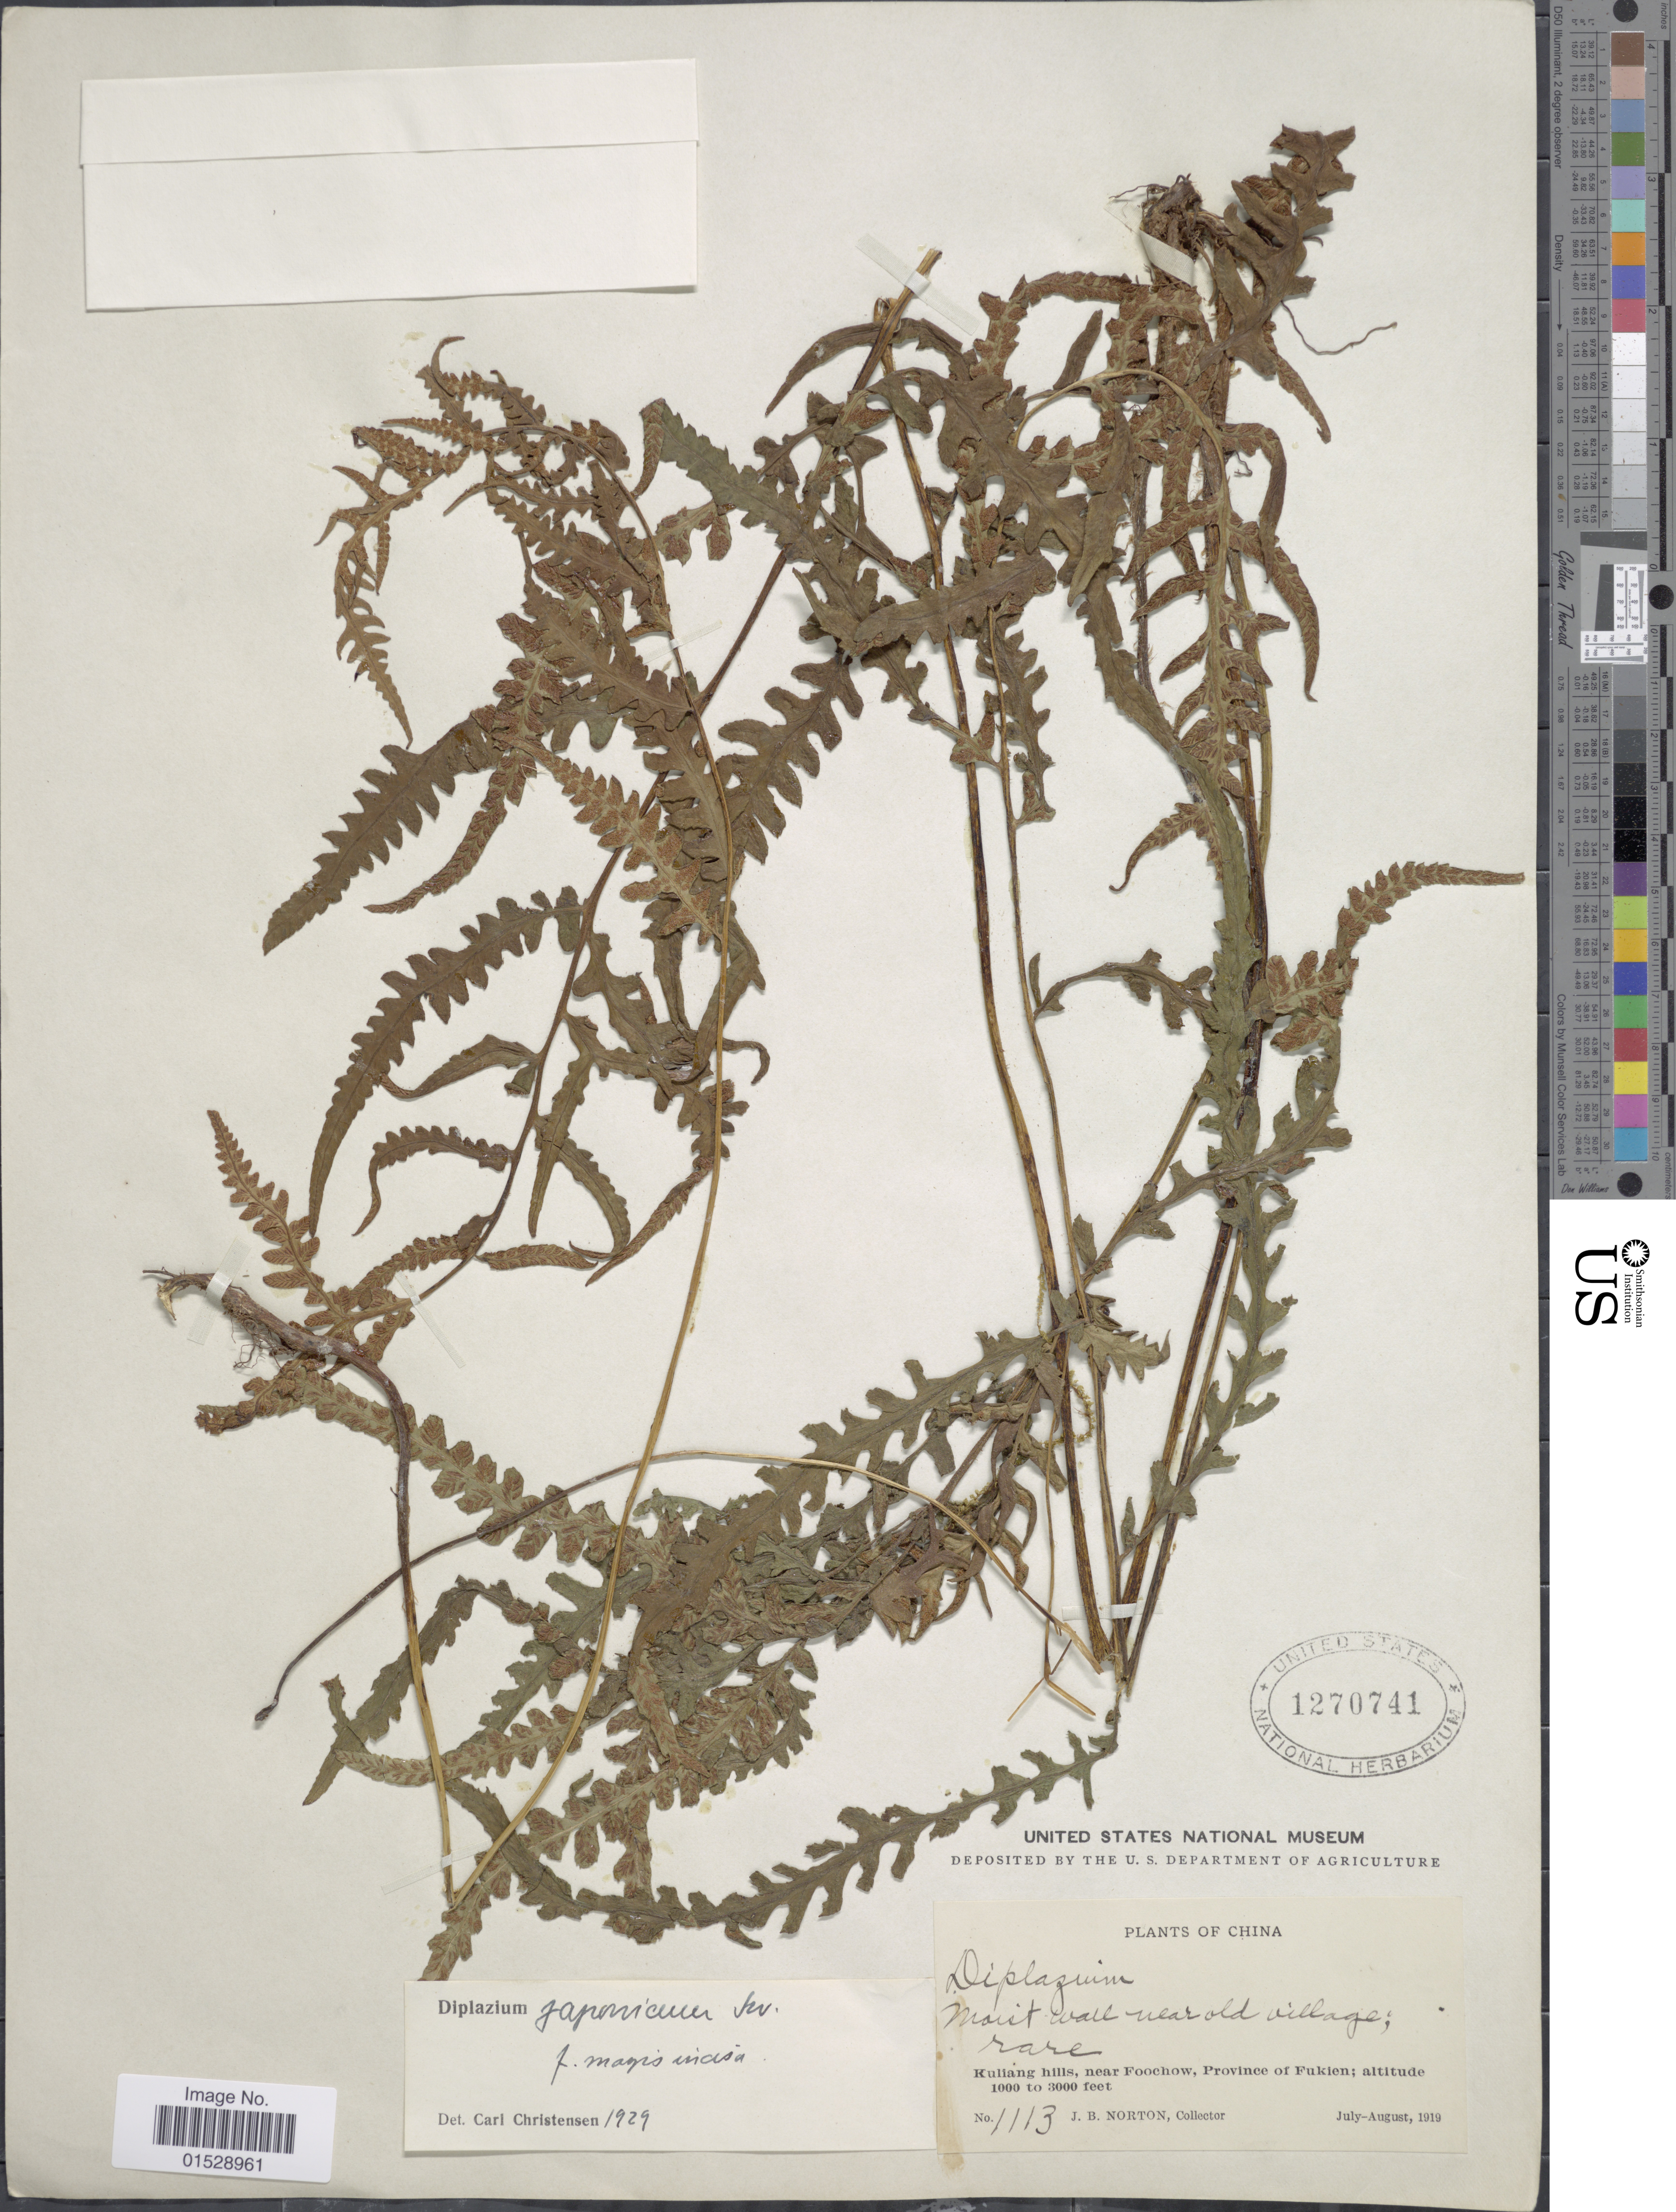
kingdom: Plantae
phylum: Tracheophyta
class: Polypodiopsida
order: Polypodiales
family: Athyriaceae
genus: Deparia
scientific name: Deparia japonica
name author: (Thunb.) M. Kato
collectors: J. B. Norton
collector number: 1113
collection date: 1919-07/1919-08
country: China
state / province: Fujian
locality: Kuliang Hills, near Foochow, province of Fukien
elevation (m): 305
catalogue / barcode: US 1270741